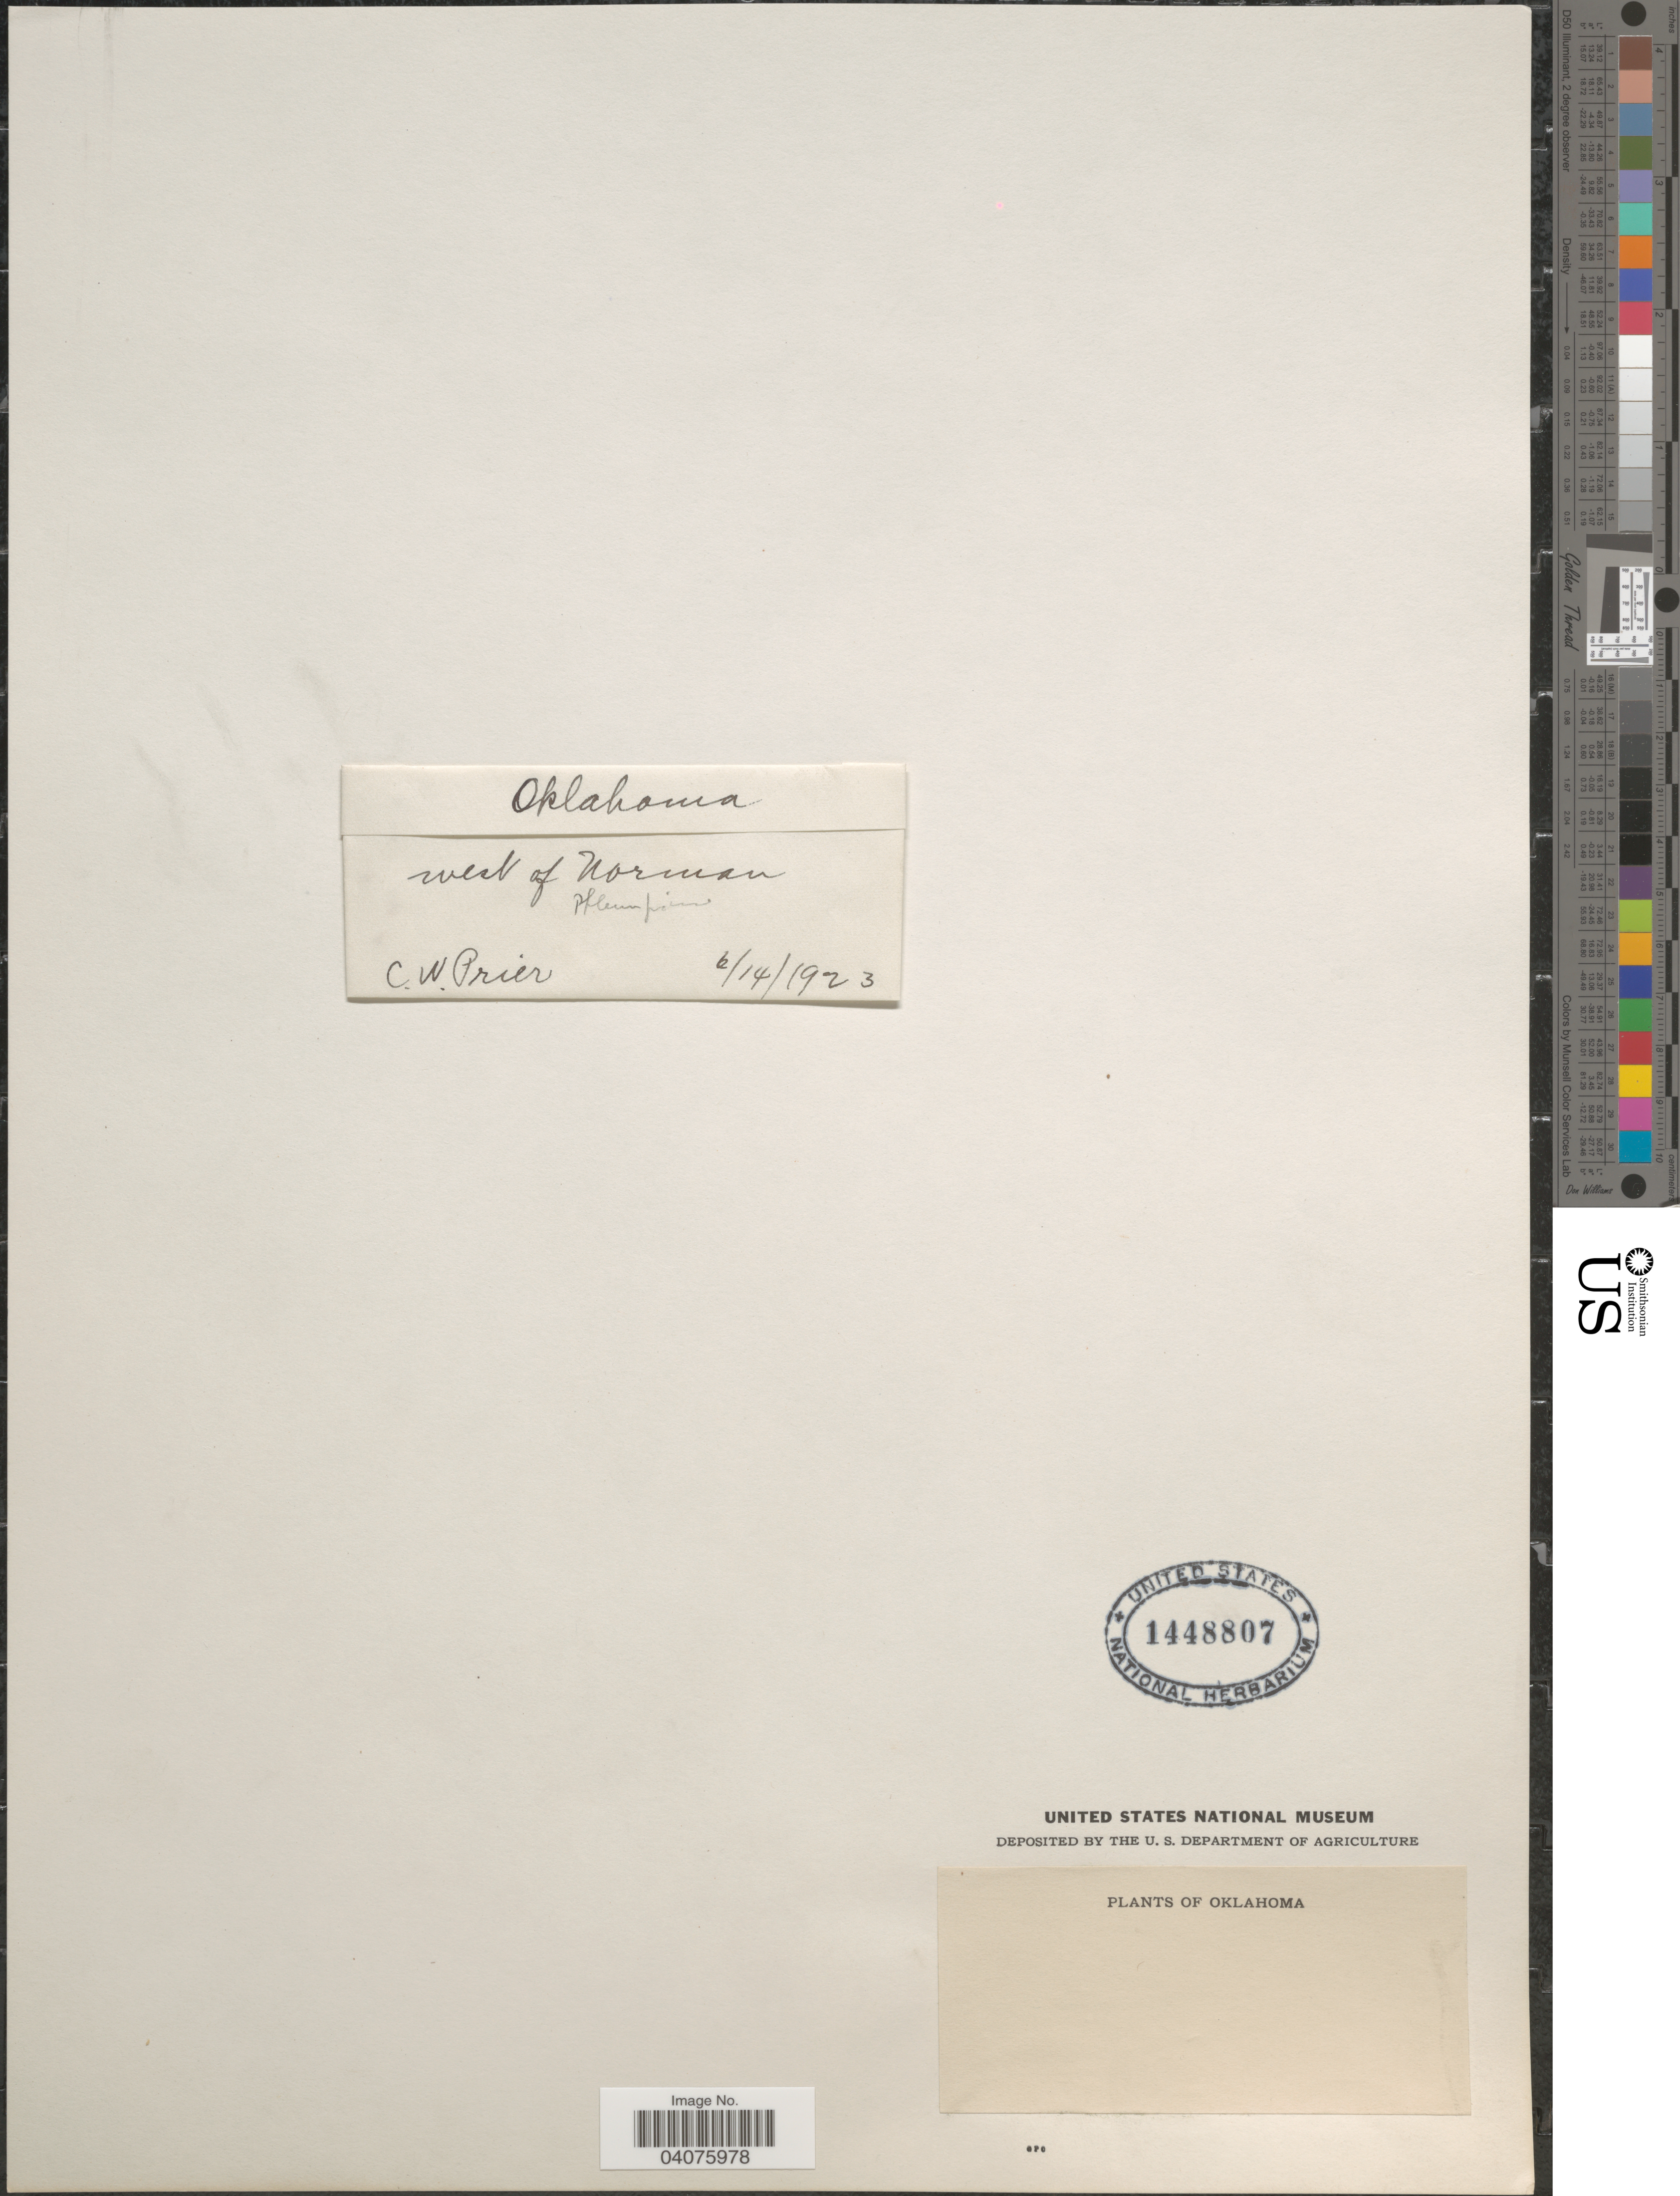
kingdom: Plantae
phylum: Tracheophyta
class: Liliopsida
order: Poales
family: Poaceae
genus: Phleum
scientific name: Phleum pratense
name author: L.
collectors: C. Prier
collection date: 1923-06-14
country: United States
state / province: Oklahoma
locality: West of Norman.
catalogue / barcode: US 1448807